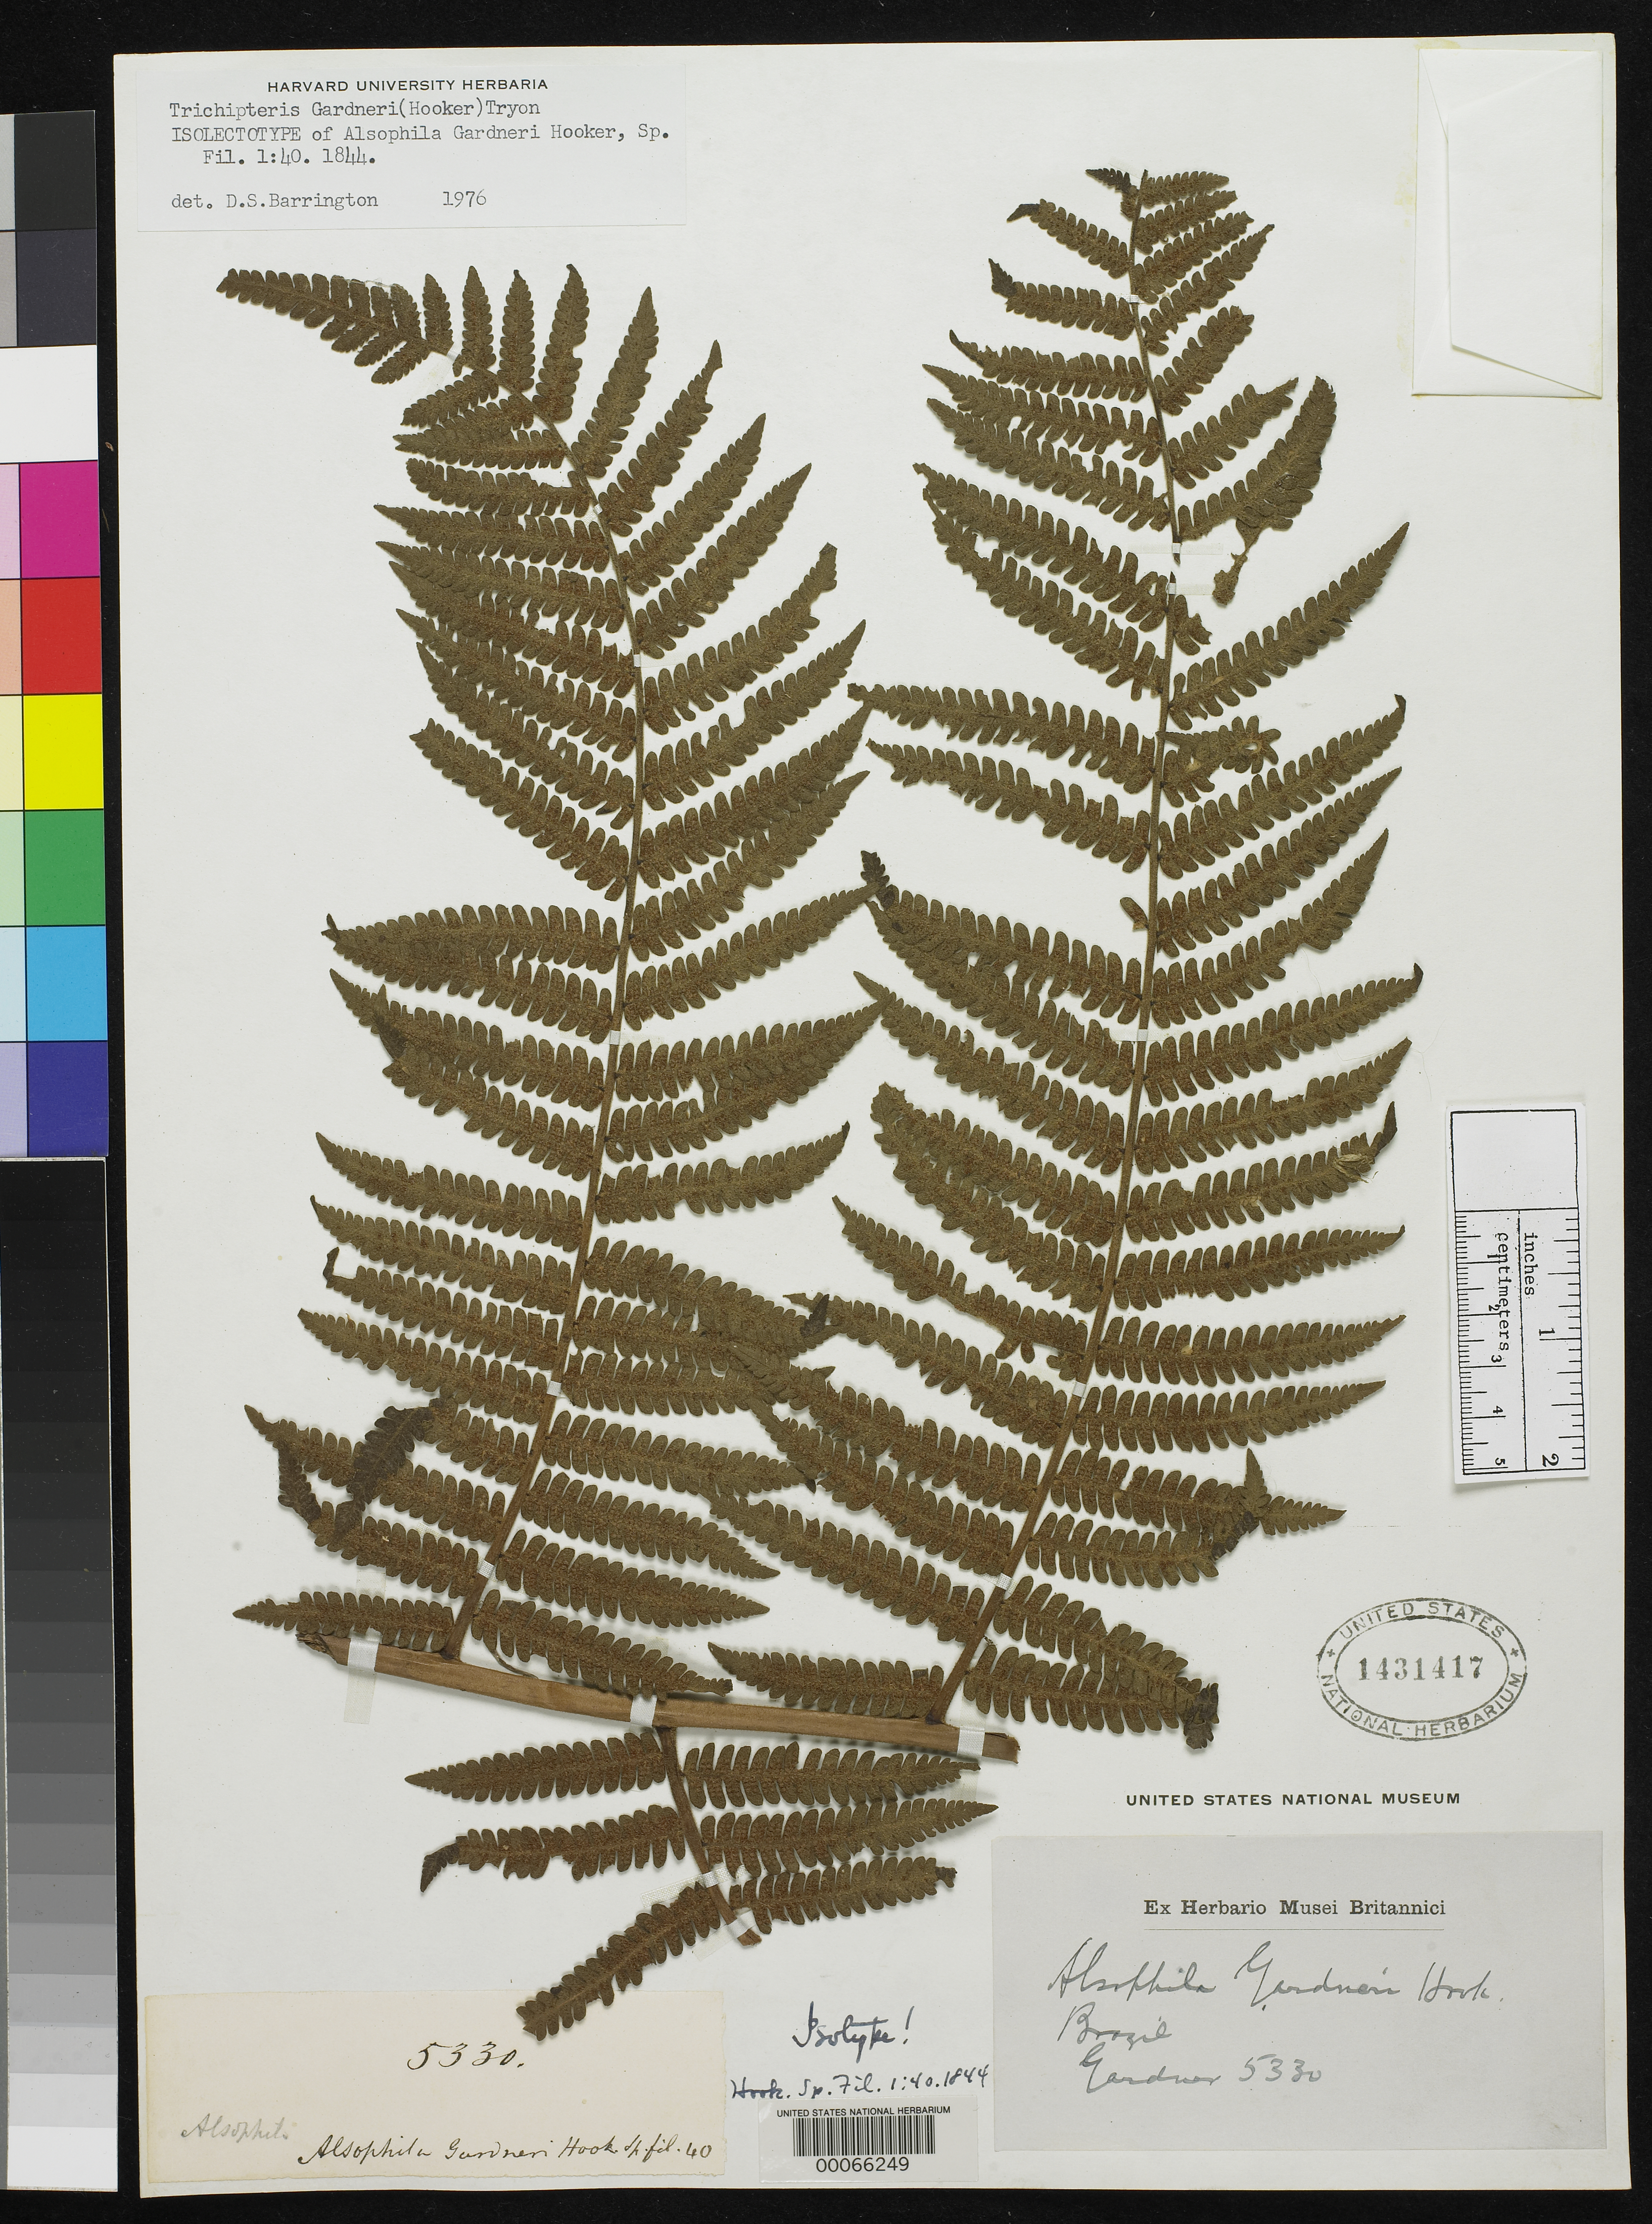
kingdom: Plantae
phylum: Tracheophyta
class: Polypodiopsida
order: Cyatheales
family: Cyatheaceae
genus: Alsophila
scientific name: Alsophila gardneri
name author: Hook.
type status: Type Collection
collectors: G. Gardner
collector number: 5330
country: Brazil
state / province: Minas Gerais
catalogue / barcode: US 1431417